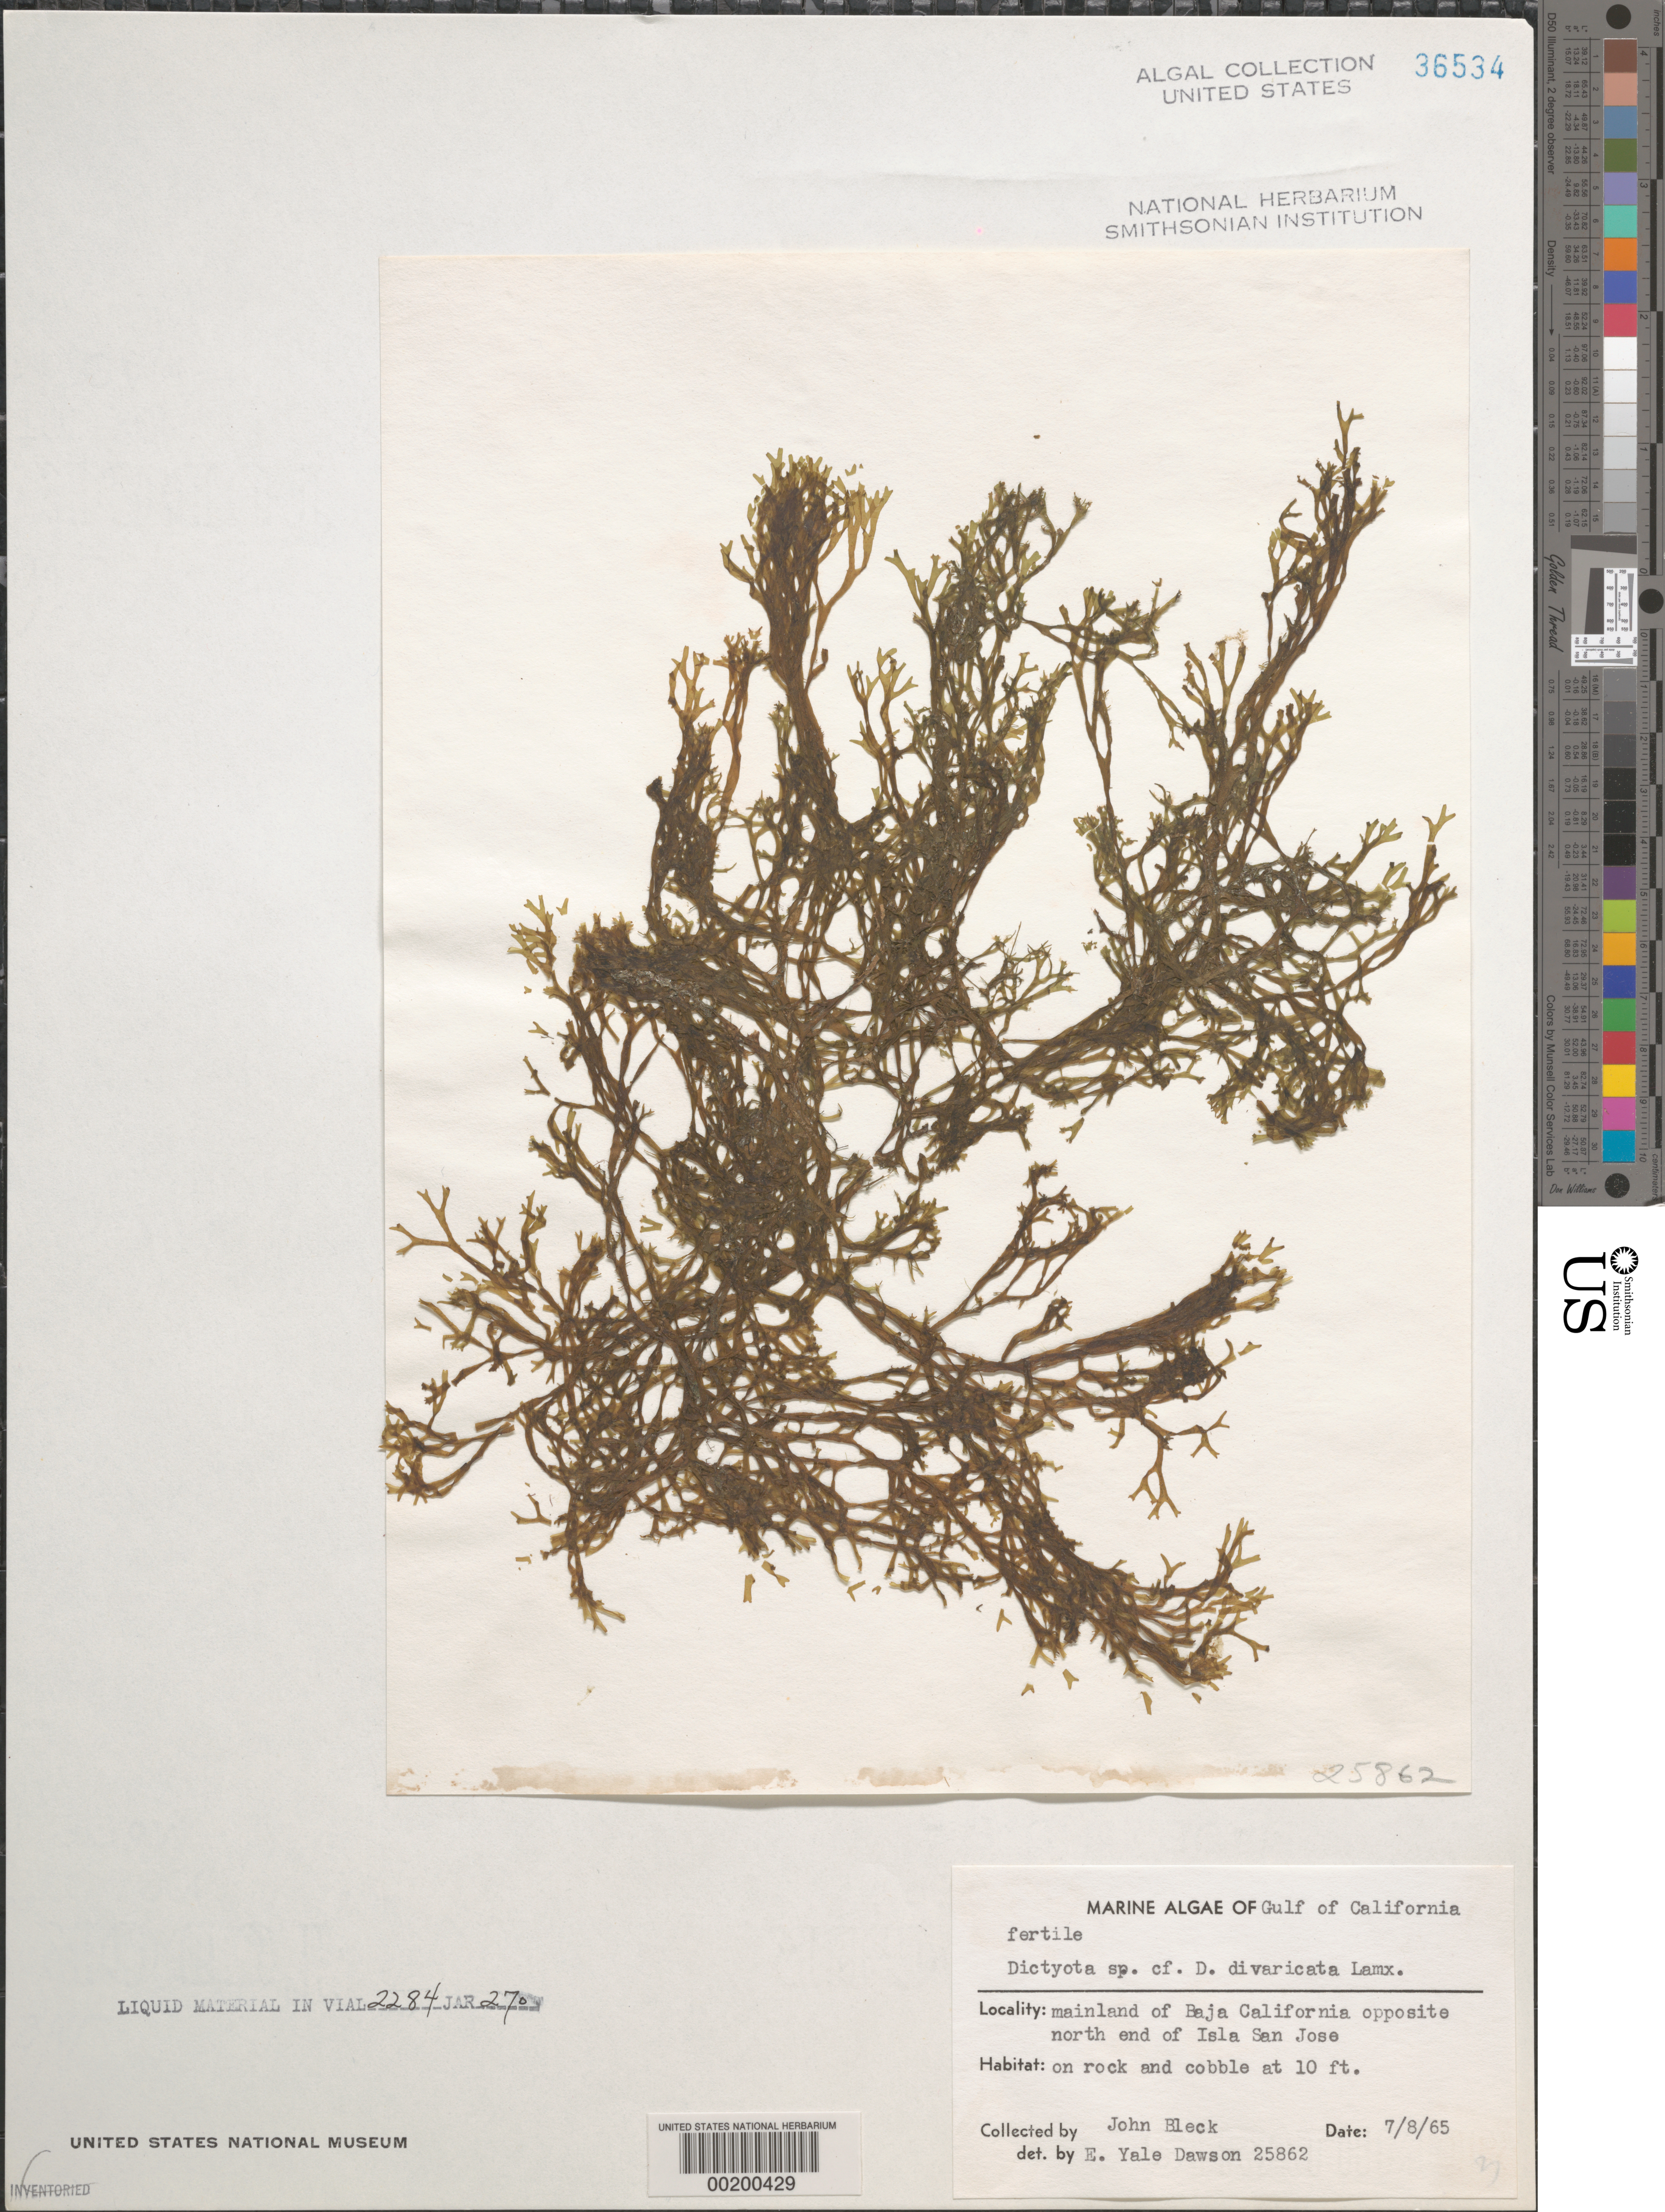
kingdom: Chromista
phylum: Ochrophyta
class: Phaeophyceae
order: Dictyotales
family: Dictyotaceae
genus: Dictyota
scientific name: Dictyota divaricata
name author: J.V.Lamouroux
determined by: Dawson, E. Y.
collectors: J. Bleck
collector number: EYD 25862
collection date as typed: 08 Jul 1965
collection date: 1965-07-08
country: Mexico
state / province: Baja California Sur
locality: Mainland opposite north Isla San Jose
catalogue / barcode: US 36534